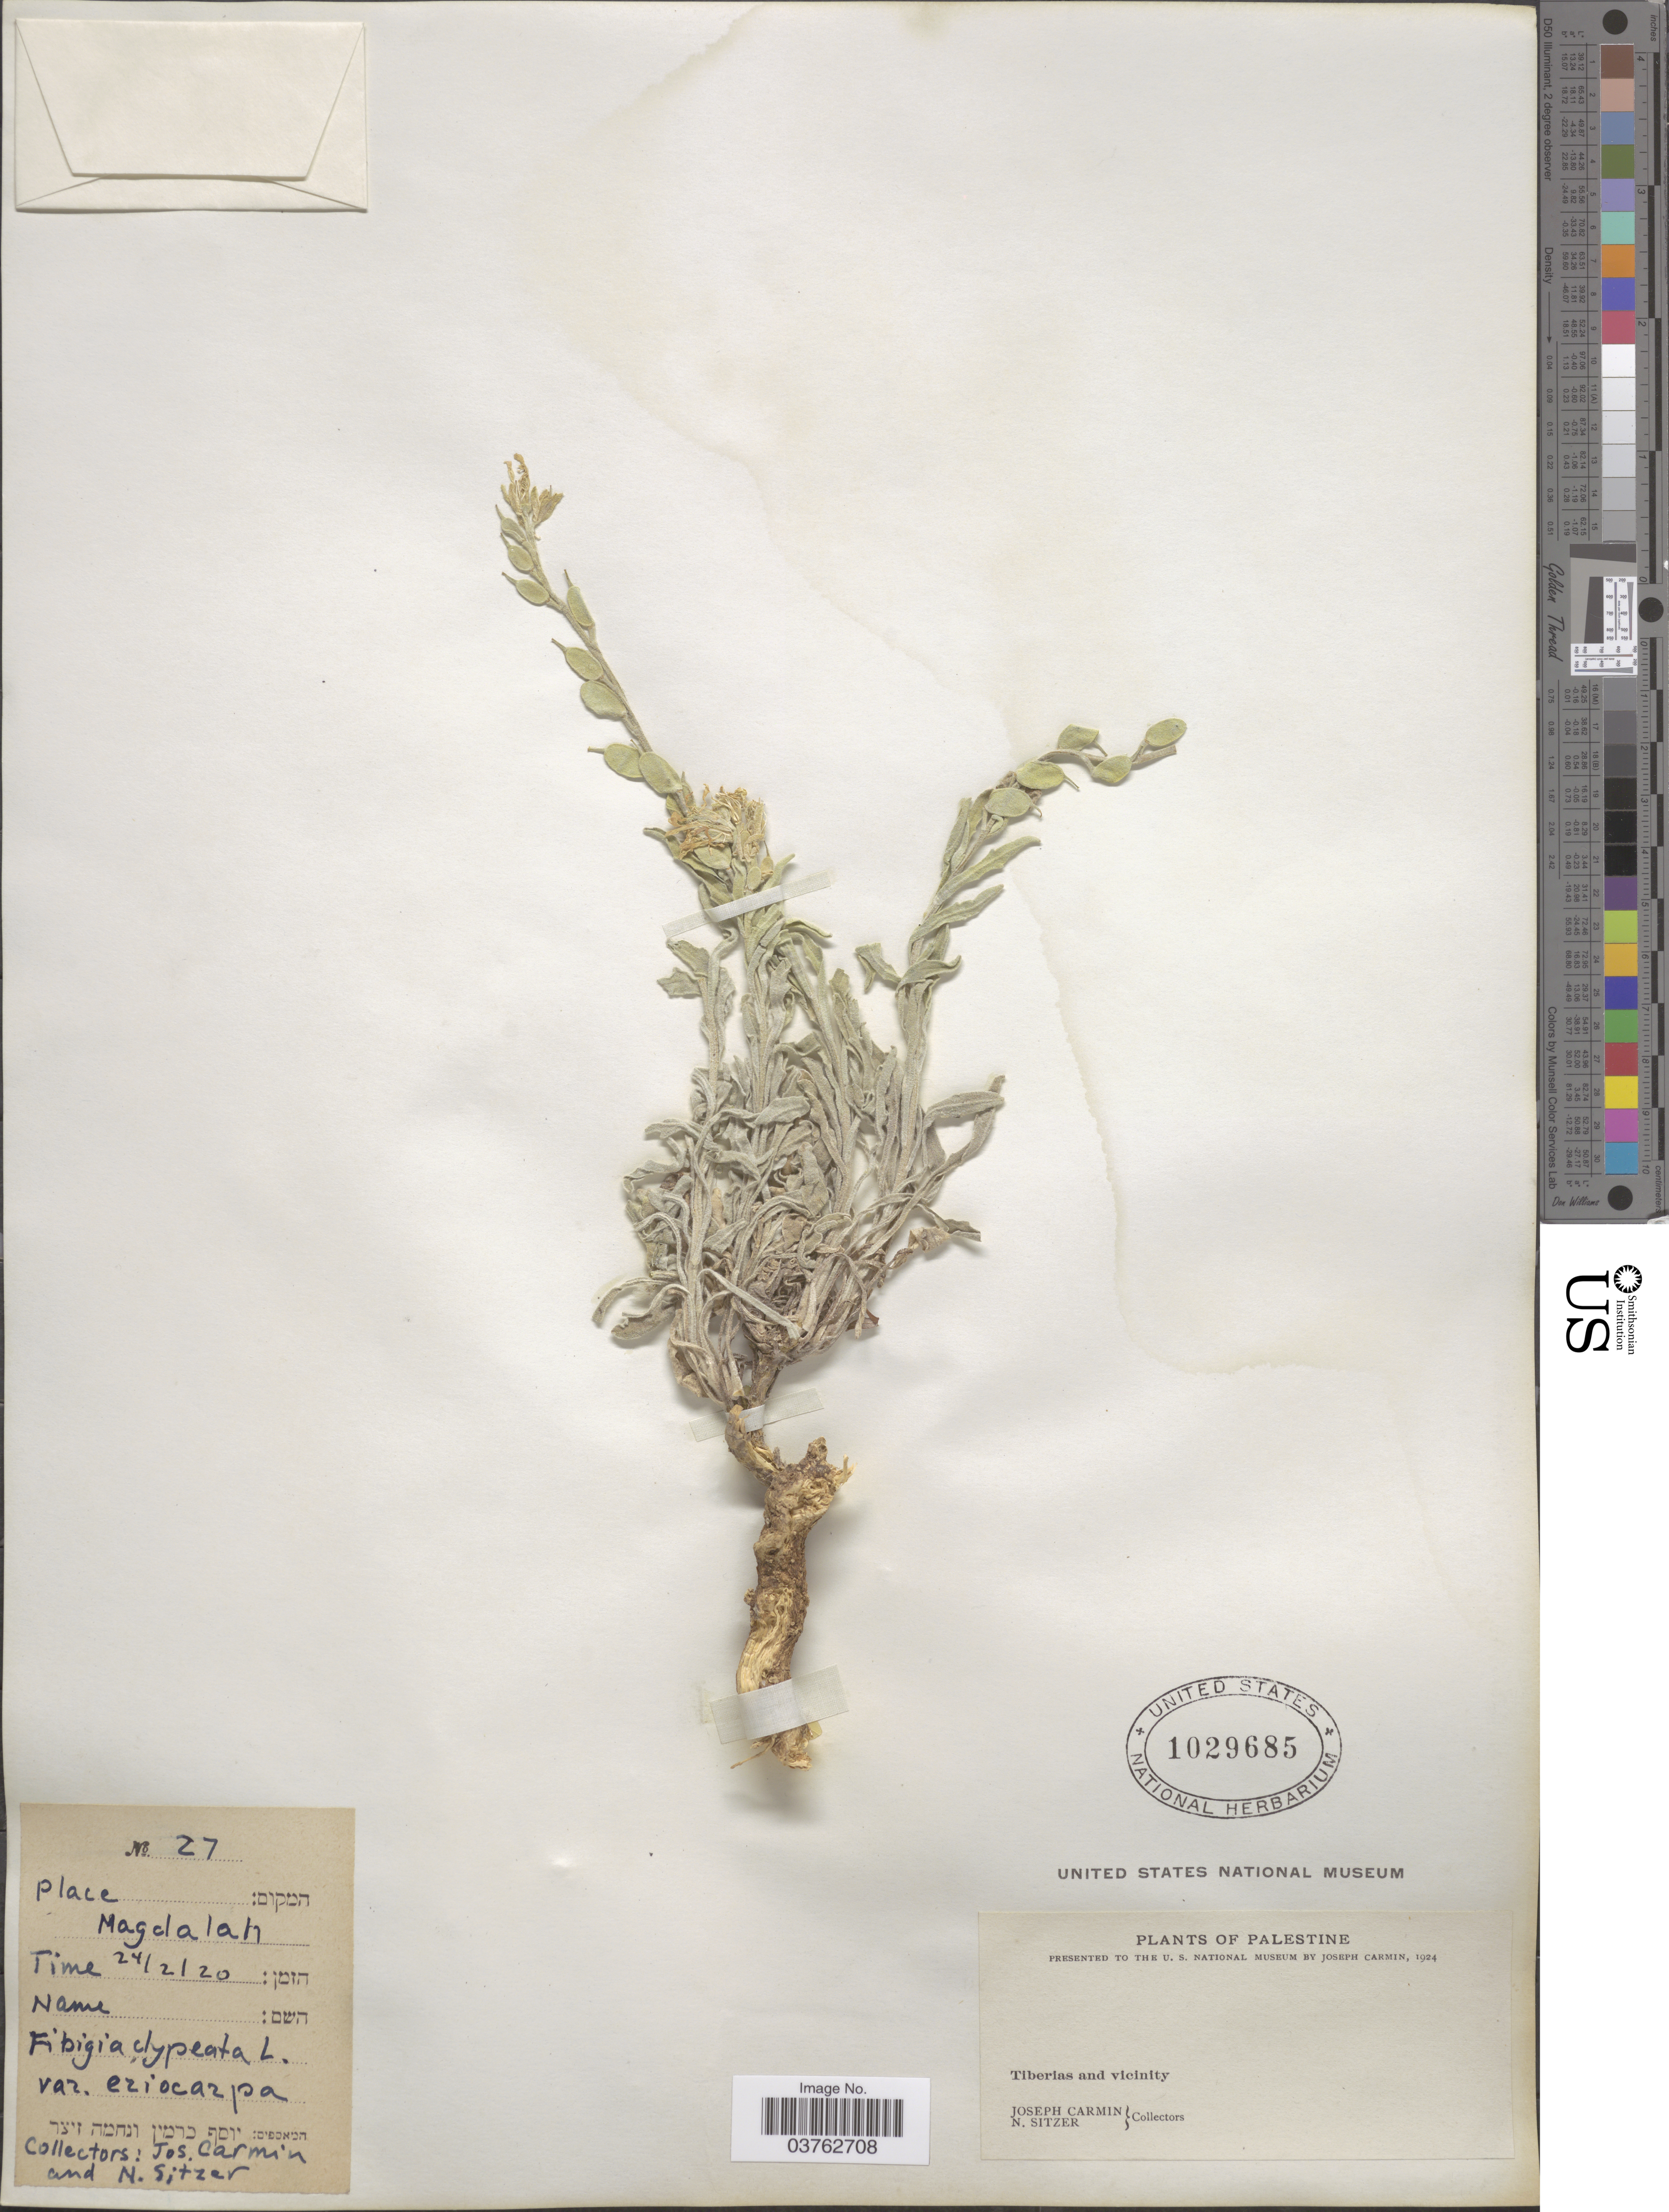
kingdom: Plantae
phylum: Tracheophyta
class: Magnoliopsida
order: Brassicales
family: Brassicaceae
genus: Fibigia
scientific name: Fibigia eriocarpa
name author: (DC.) Boiss.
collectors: J. Carmin & N. Sitzer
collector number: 27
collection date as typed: Transcribed d/m/y: 24/2/20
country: Israel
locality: Magdalah. Palestine. Tiberias and vicinity.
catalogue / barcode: US 1029685